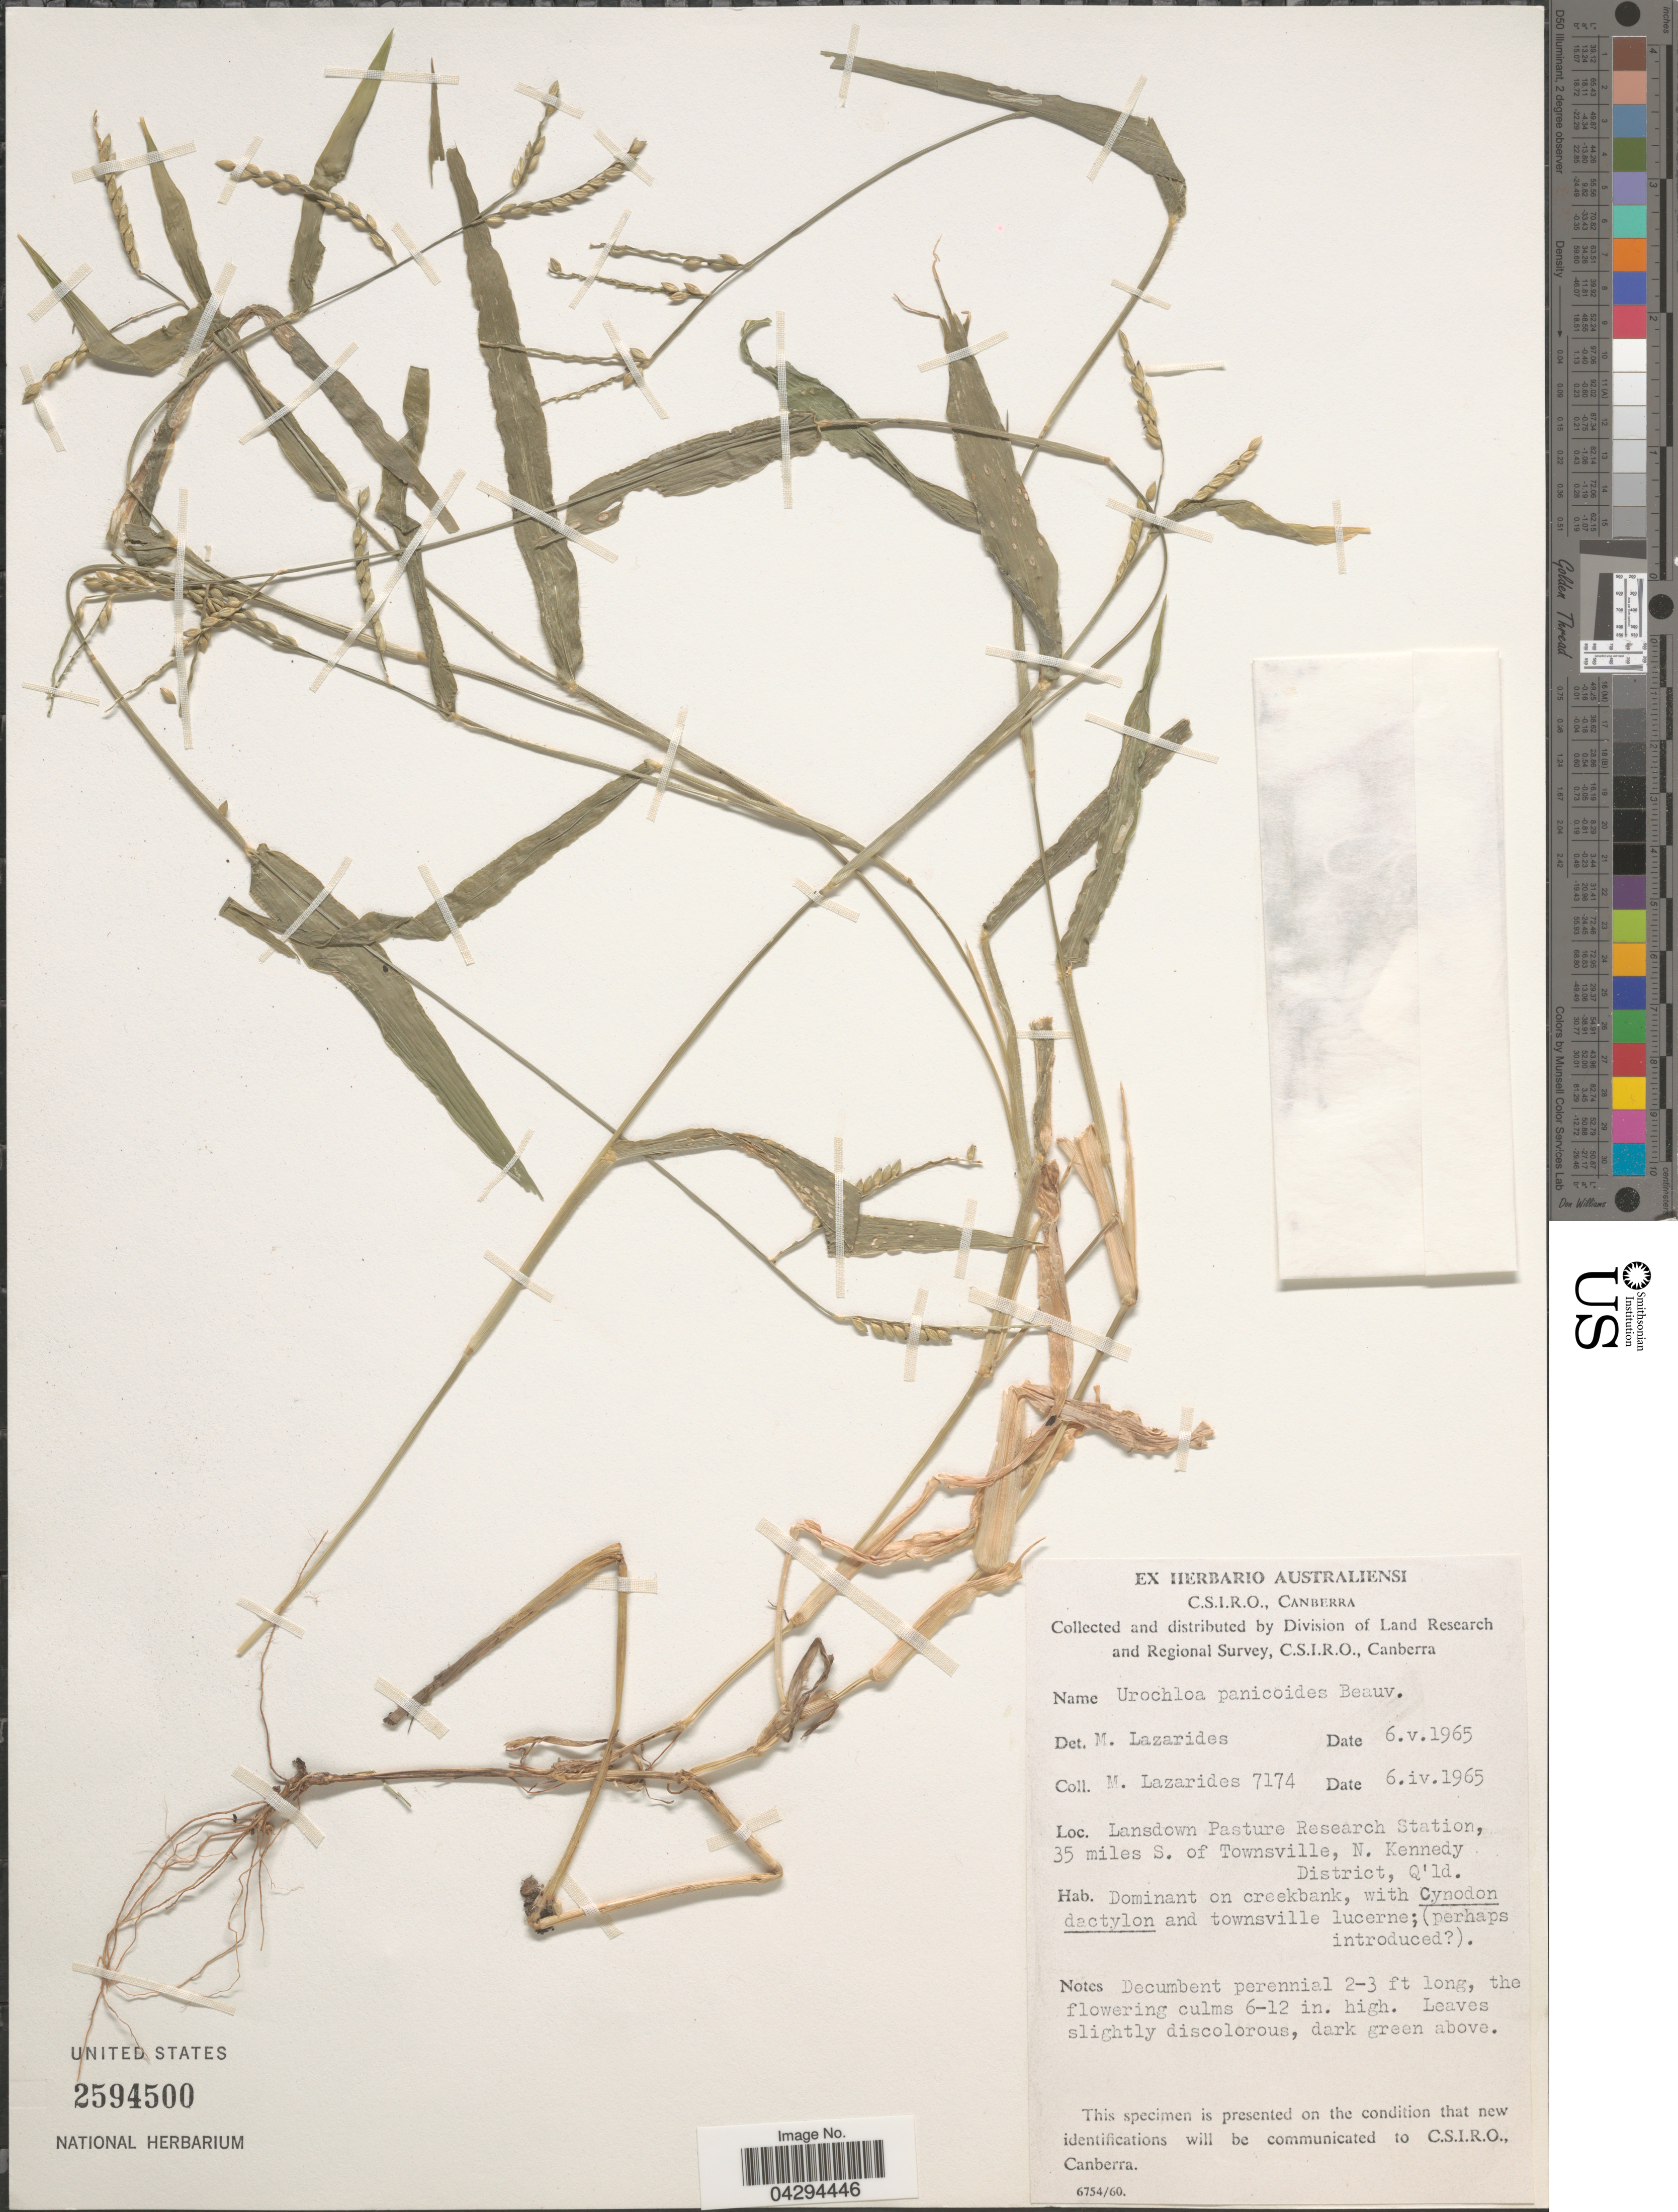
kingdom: Plantae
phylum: Tracheophyta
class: Liliopsida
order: Poales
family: Poaceae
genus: Urochloa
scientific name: Urochloa panicoides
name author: P. Beauv.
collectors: M. Lazarides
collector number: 7174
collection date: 1965-04-06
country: Australia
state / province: Queensland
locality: Division of Land Research and Regional Survey, C.S.I.R.O. Lansdown Pasture Research Station, 35 miles S. of Townsville, N. Kennedy District.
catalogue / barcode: US 2594500